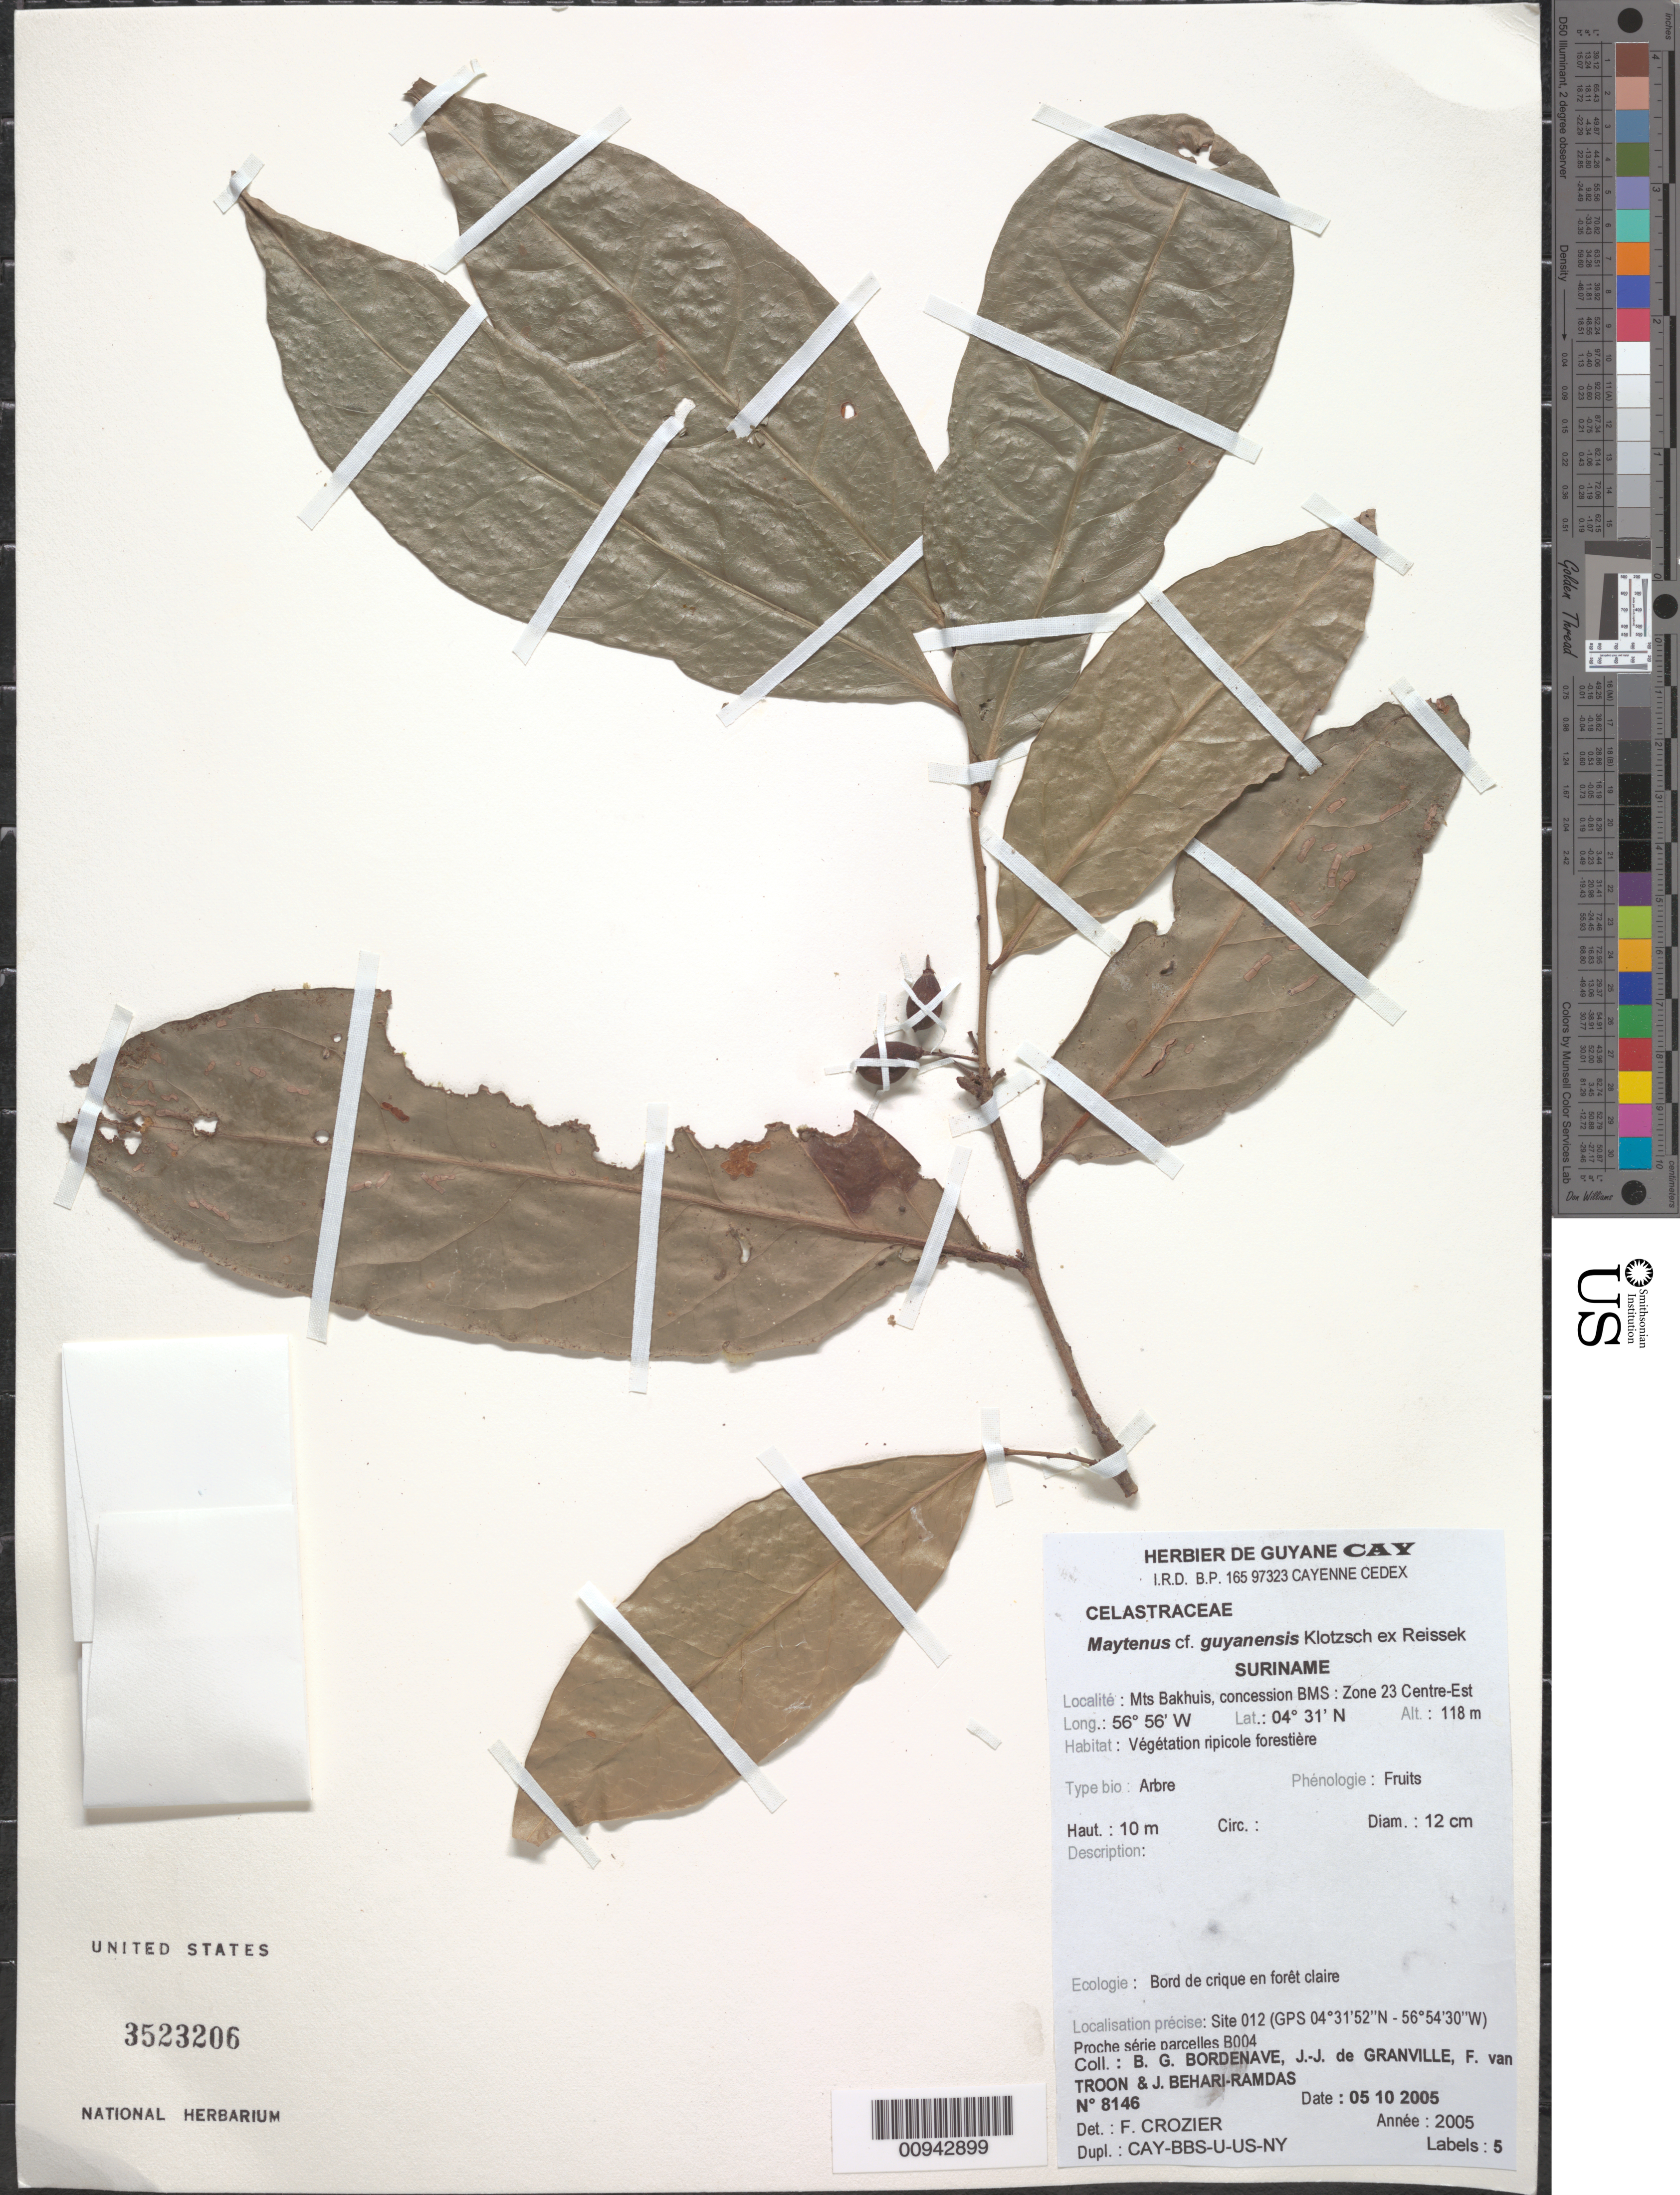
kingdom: Plantae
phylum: Tracheophyta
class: Magnoliopsida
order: Celastrales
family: Celastraceae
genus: Maytenus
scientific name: Maytenus guyanensis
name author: Klotzsch ex Reissek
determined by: Crozier, F.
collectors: B. Bordenave, J.-J. de Granville, F. Van Troon & J. Behari-Ramdas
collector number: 8146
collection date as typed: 5-Oct-05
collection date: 2005-10-05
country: Suriname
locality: Mts Bakhuis, concession BMS: Zone 23 Centre-Est. Site 012, proche serie parcelles B004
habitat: Vegetation ripicole forestiere. Bord de crique en foret claire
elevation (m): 118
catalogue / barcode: US 3523206